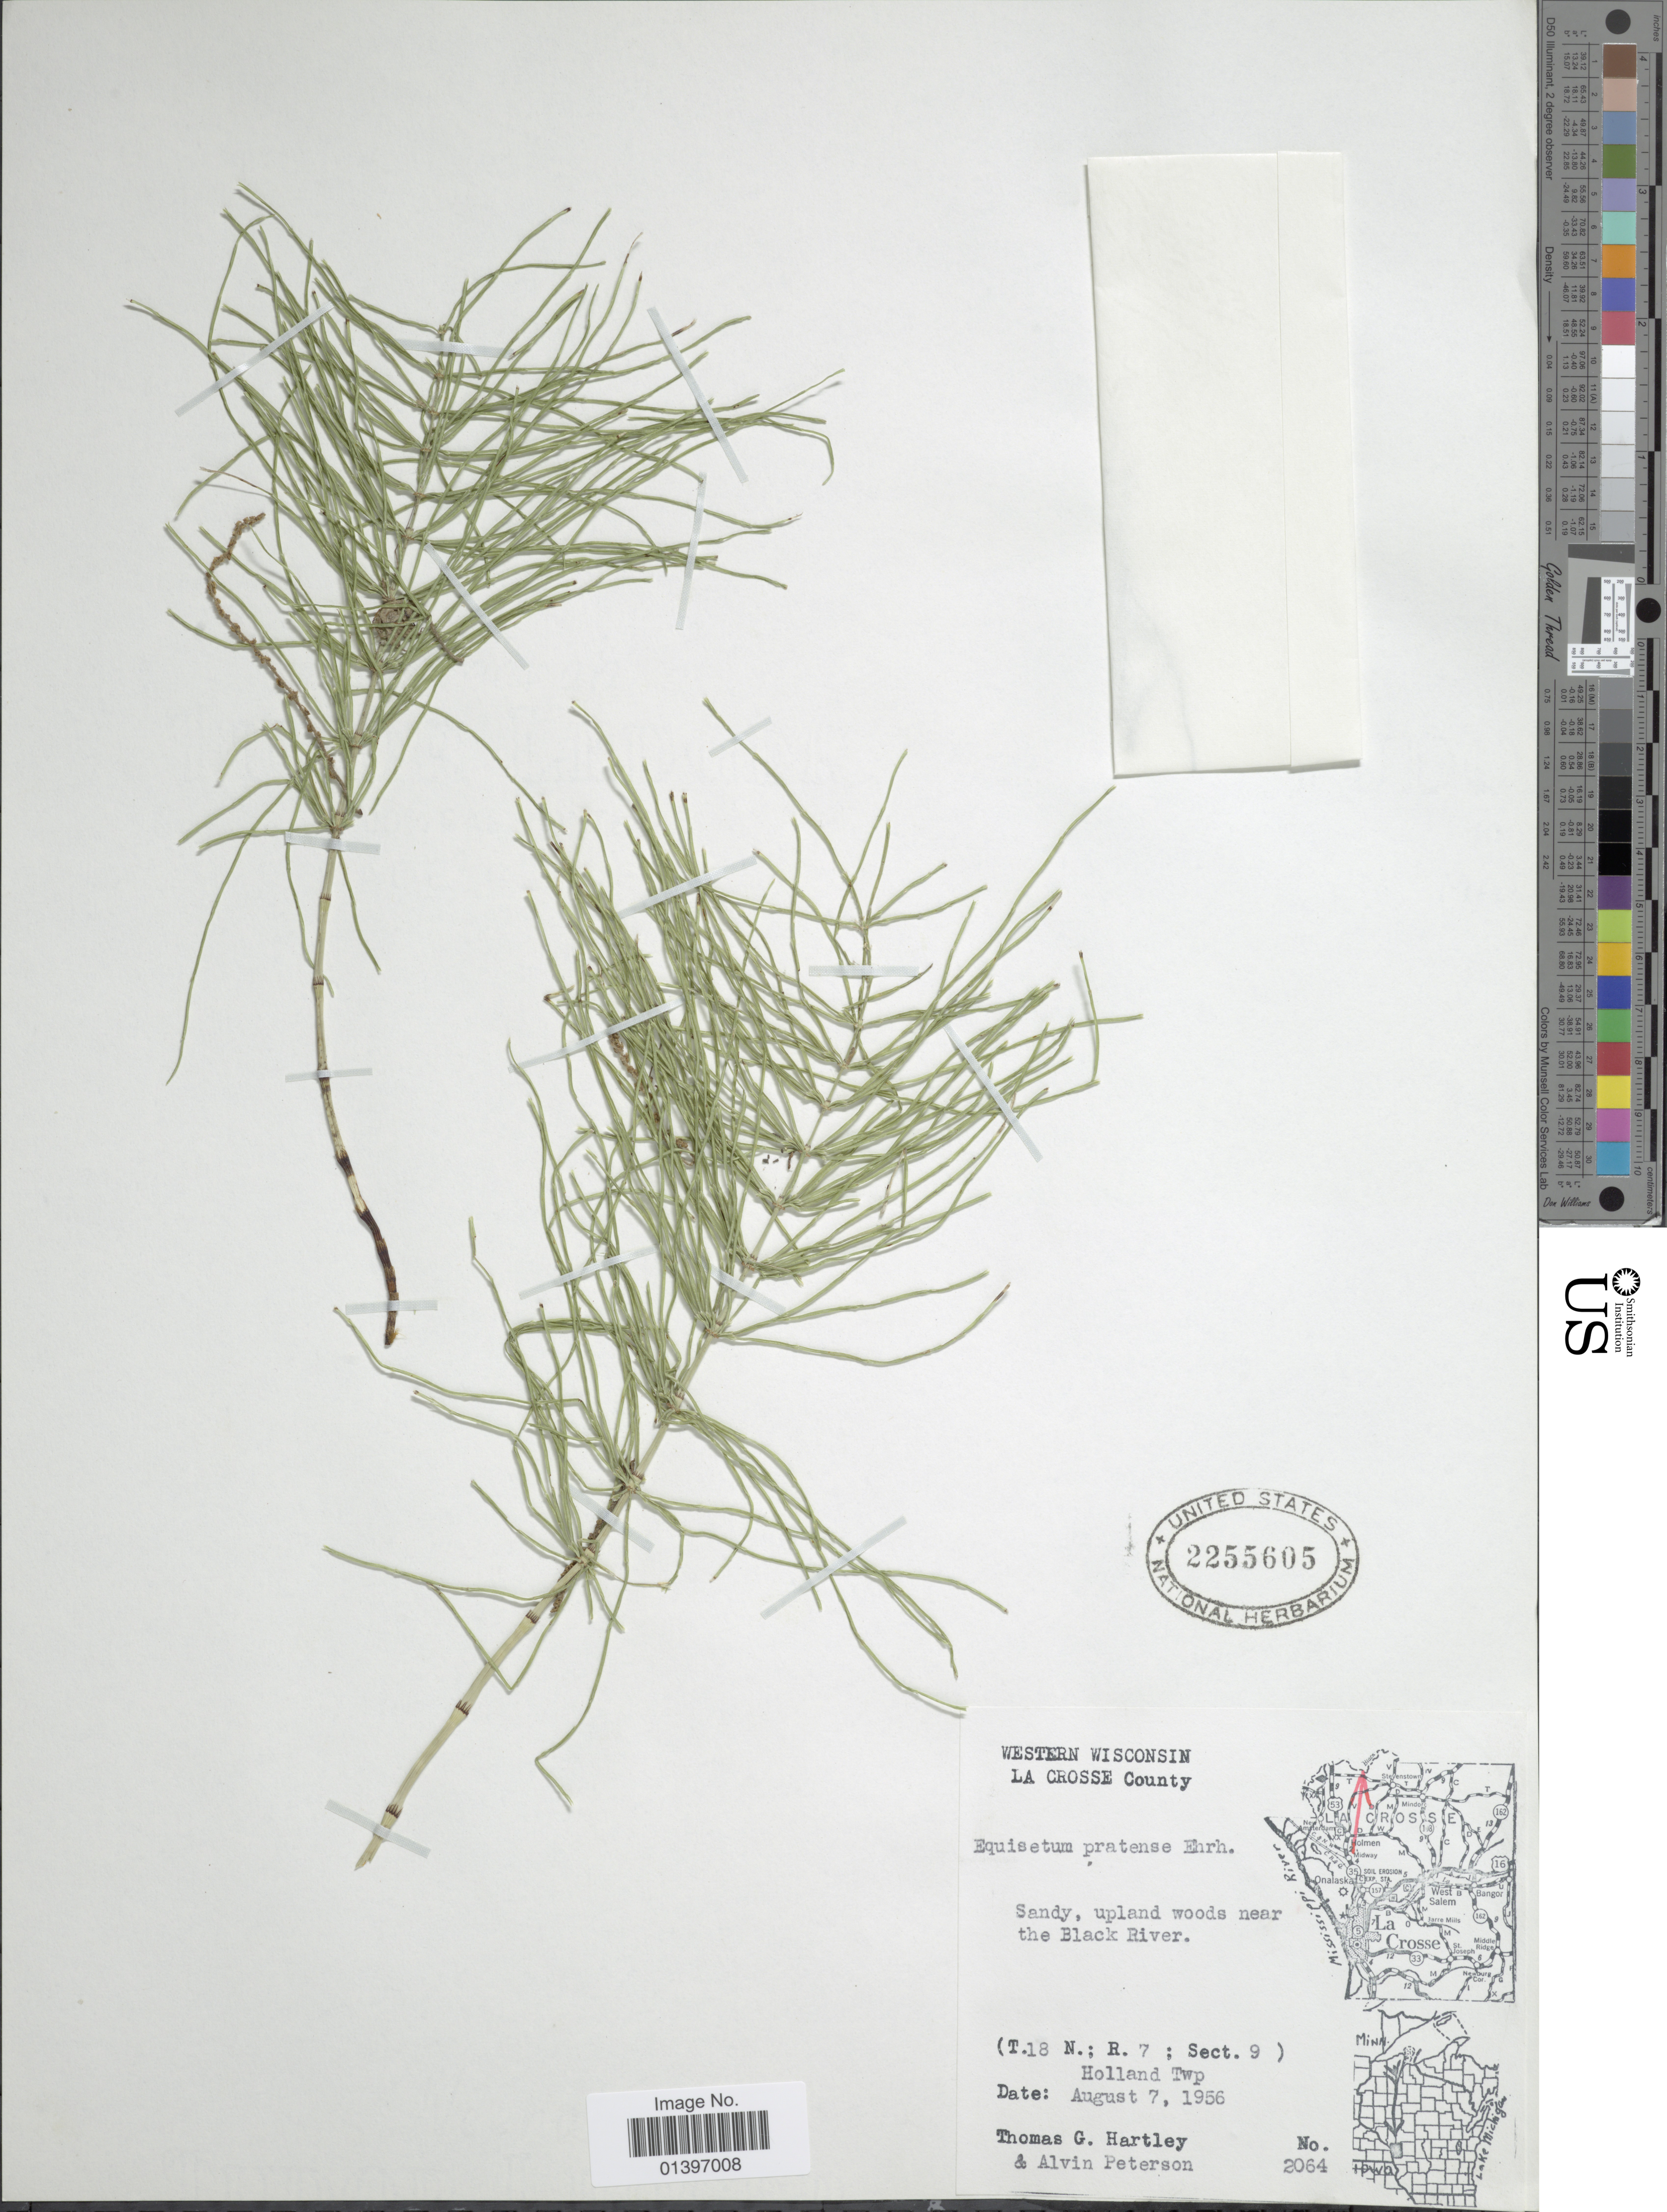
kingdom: Plantae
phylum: Tracheophyta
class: Polypodiopsida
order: Equisetales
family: Equisetaceae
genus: Equisetum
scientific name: Equisetum pratense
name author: Ehrh.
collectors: T. G. Hartley & A. M. Peterson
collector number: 2064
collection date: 1956-08-07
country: United States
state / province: Wisconsin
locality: La Crosse County, Sandy upland woods near the Black River, T.18 N.:R.7; Sect. 9) Holland Twp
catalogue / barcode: US 2255605